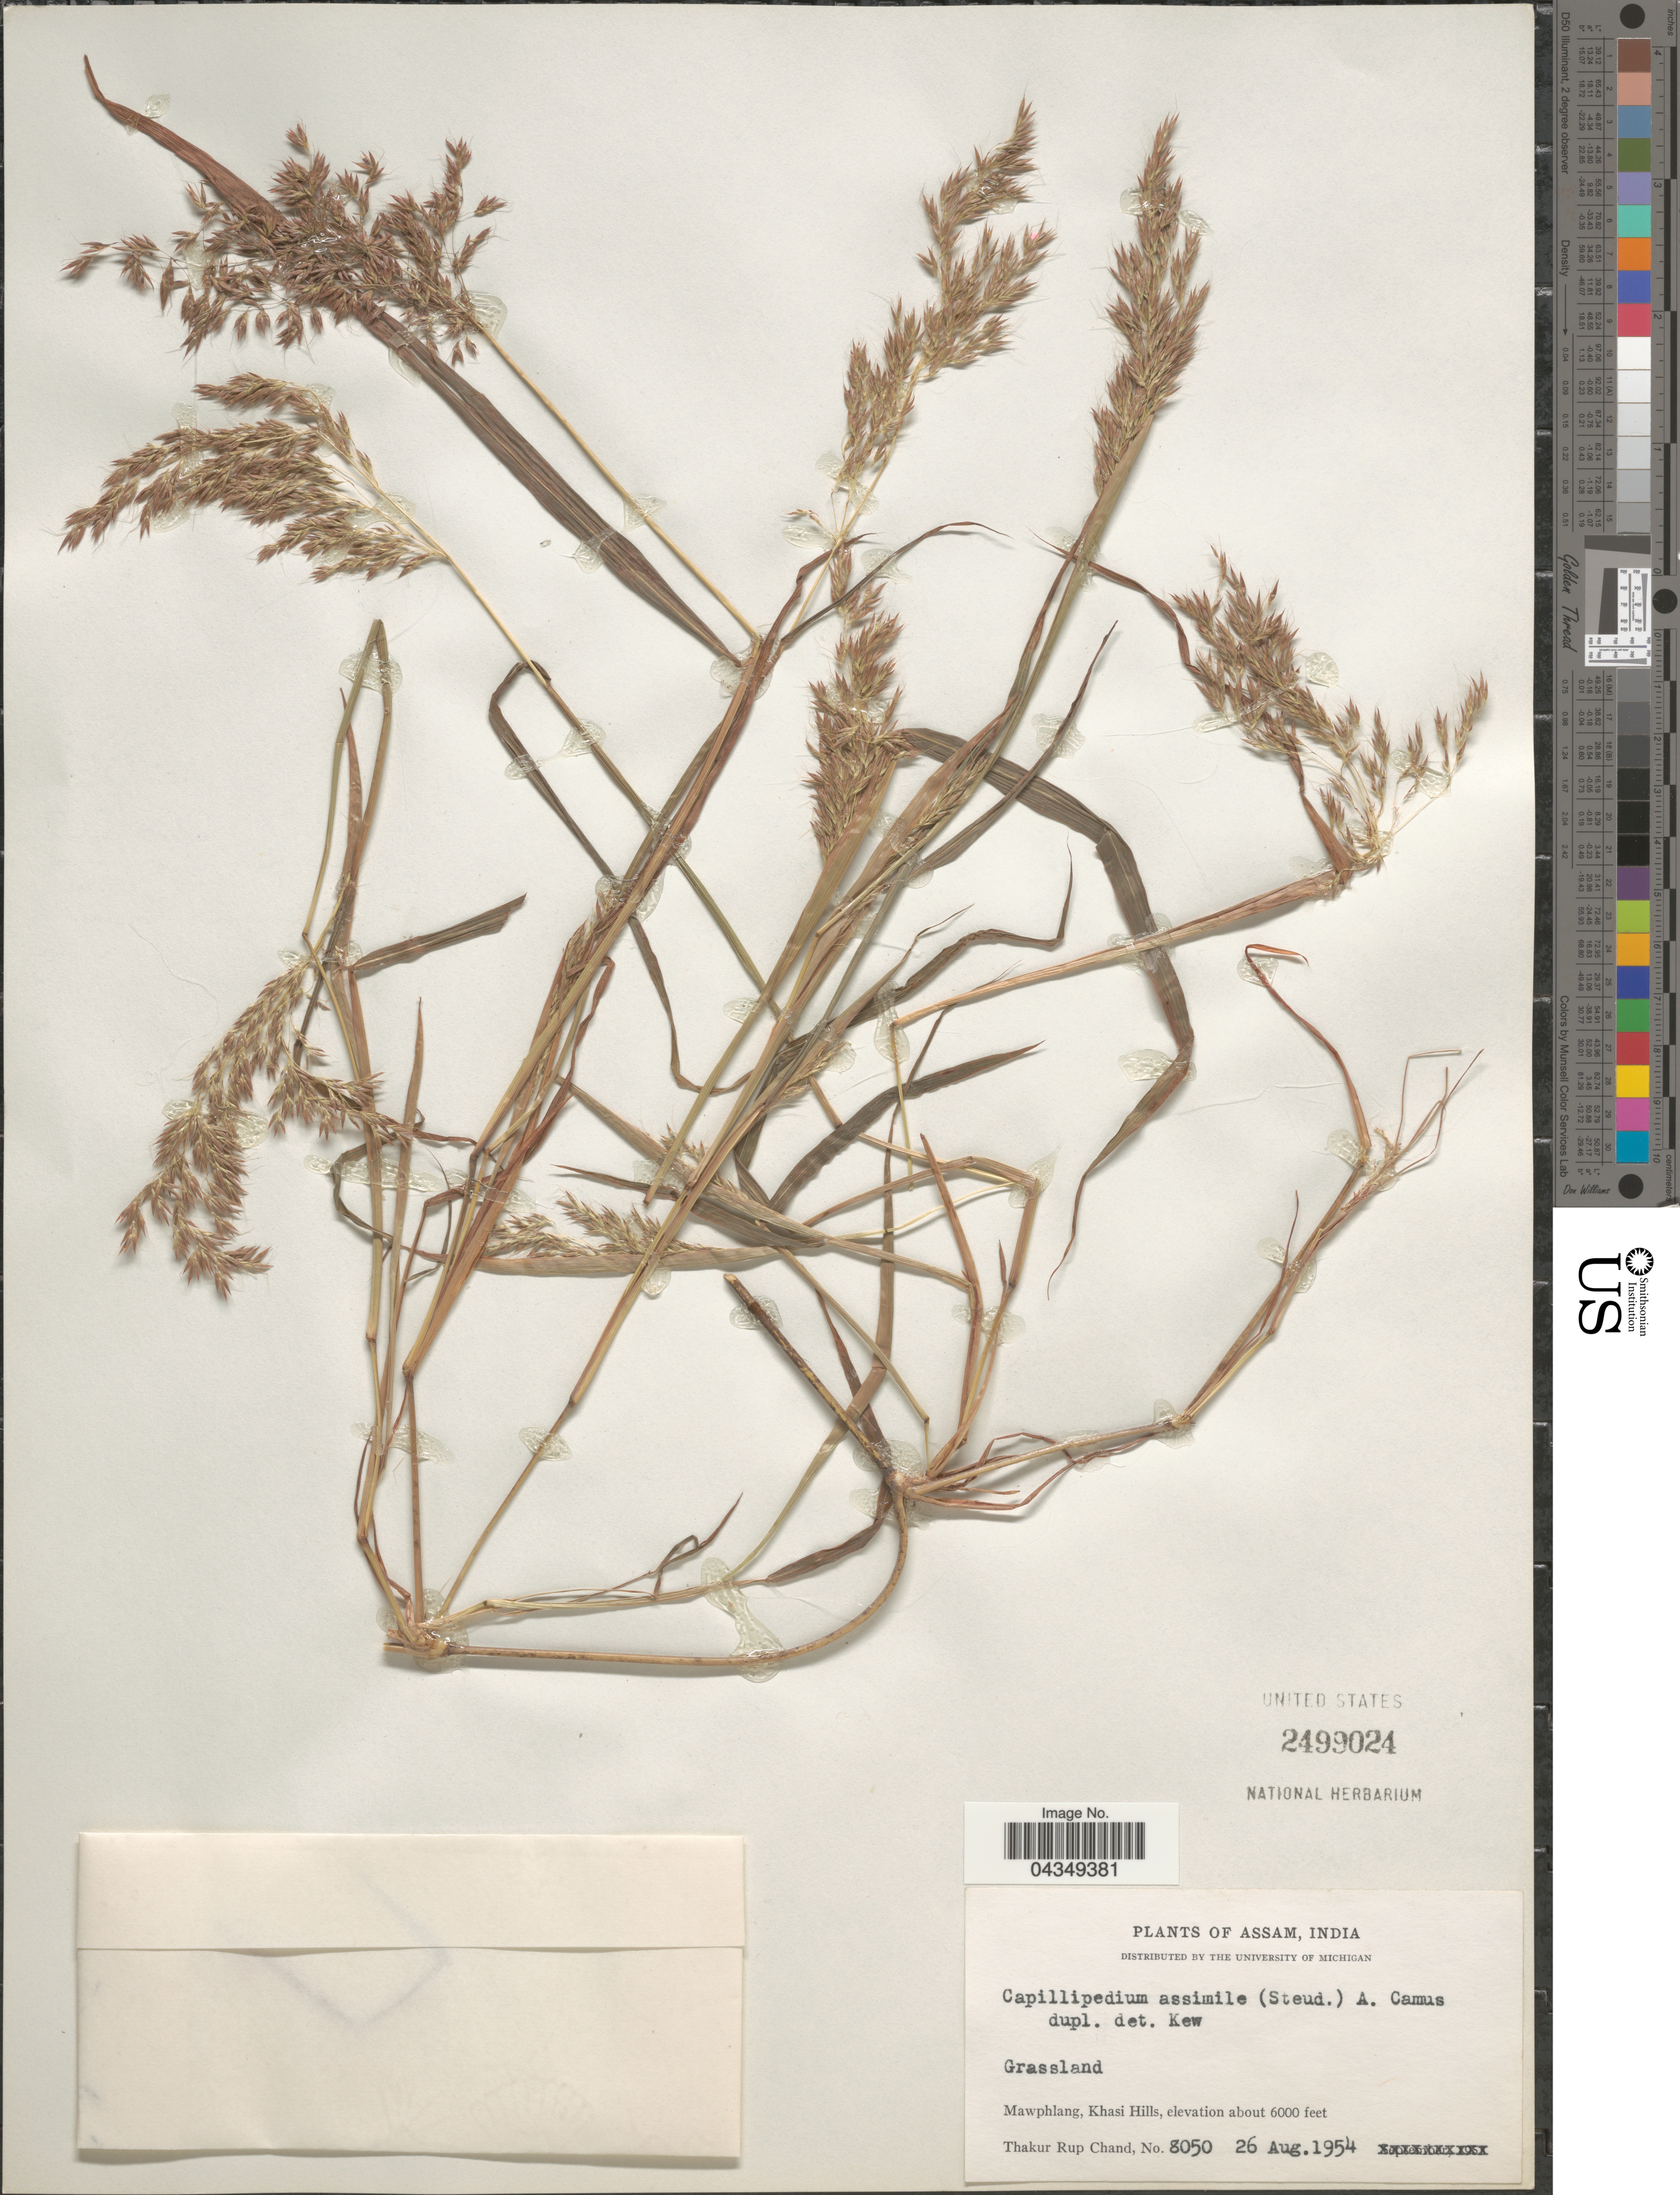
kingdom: Plantae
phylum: Tracheophyta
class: Liliopsida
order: Poales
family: Poaceae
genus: Capillipedium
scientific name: Capillipedium assimile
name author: (Steud.) A. Camus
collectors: T. R. Chand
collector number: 8050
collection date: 1954-08-26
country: India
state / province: Meghalaya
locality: Mawphlang, Khasi Hills.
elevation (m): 1829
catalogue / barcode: US 2499024